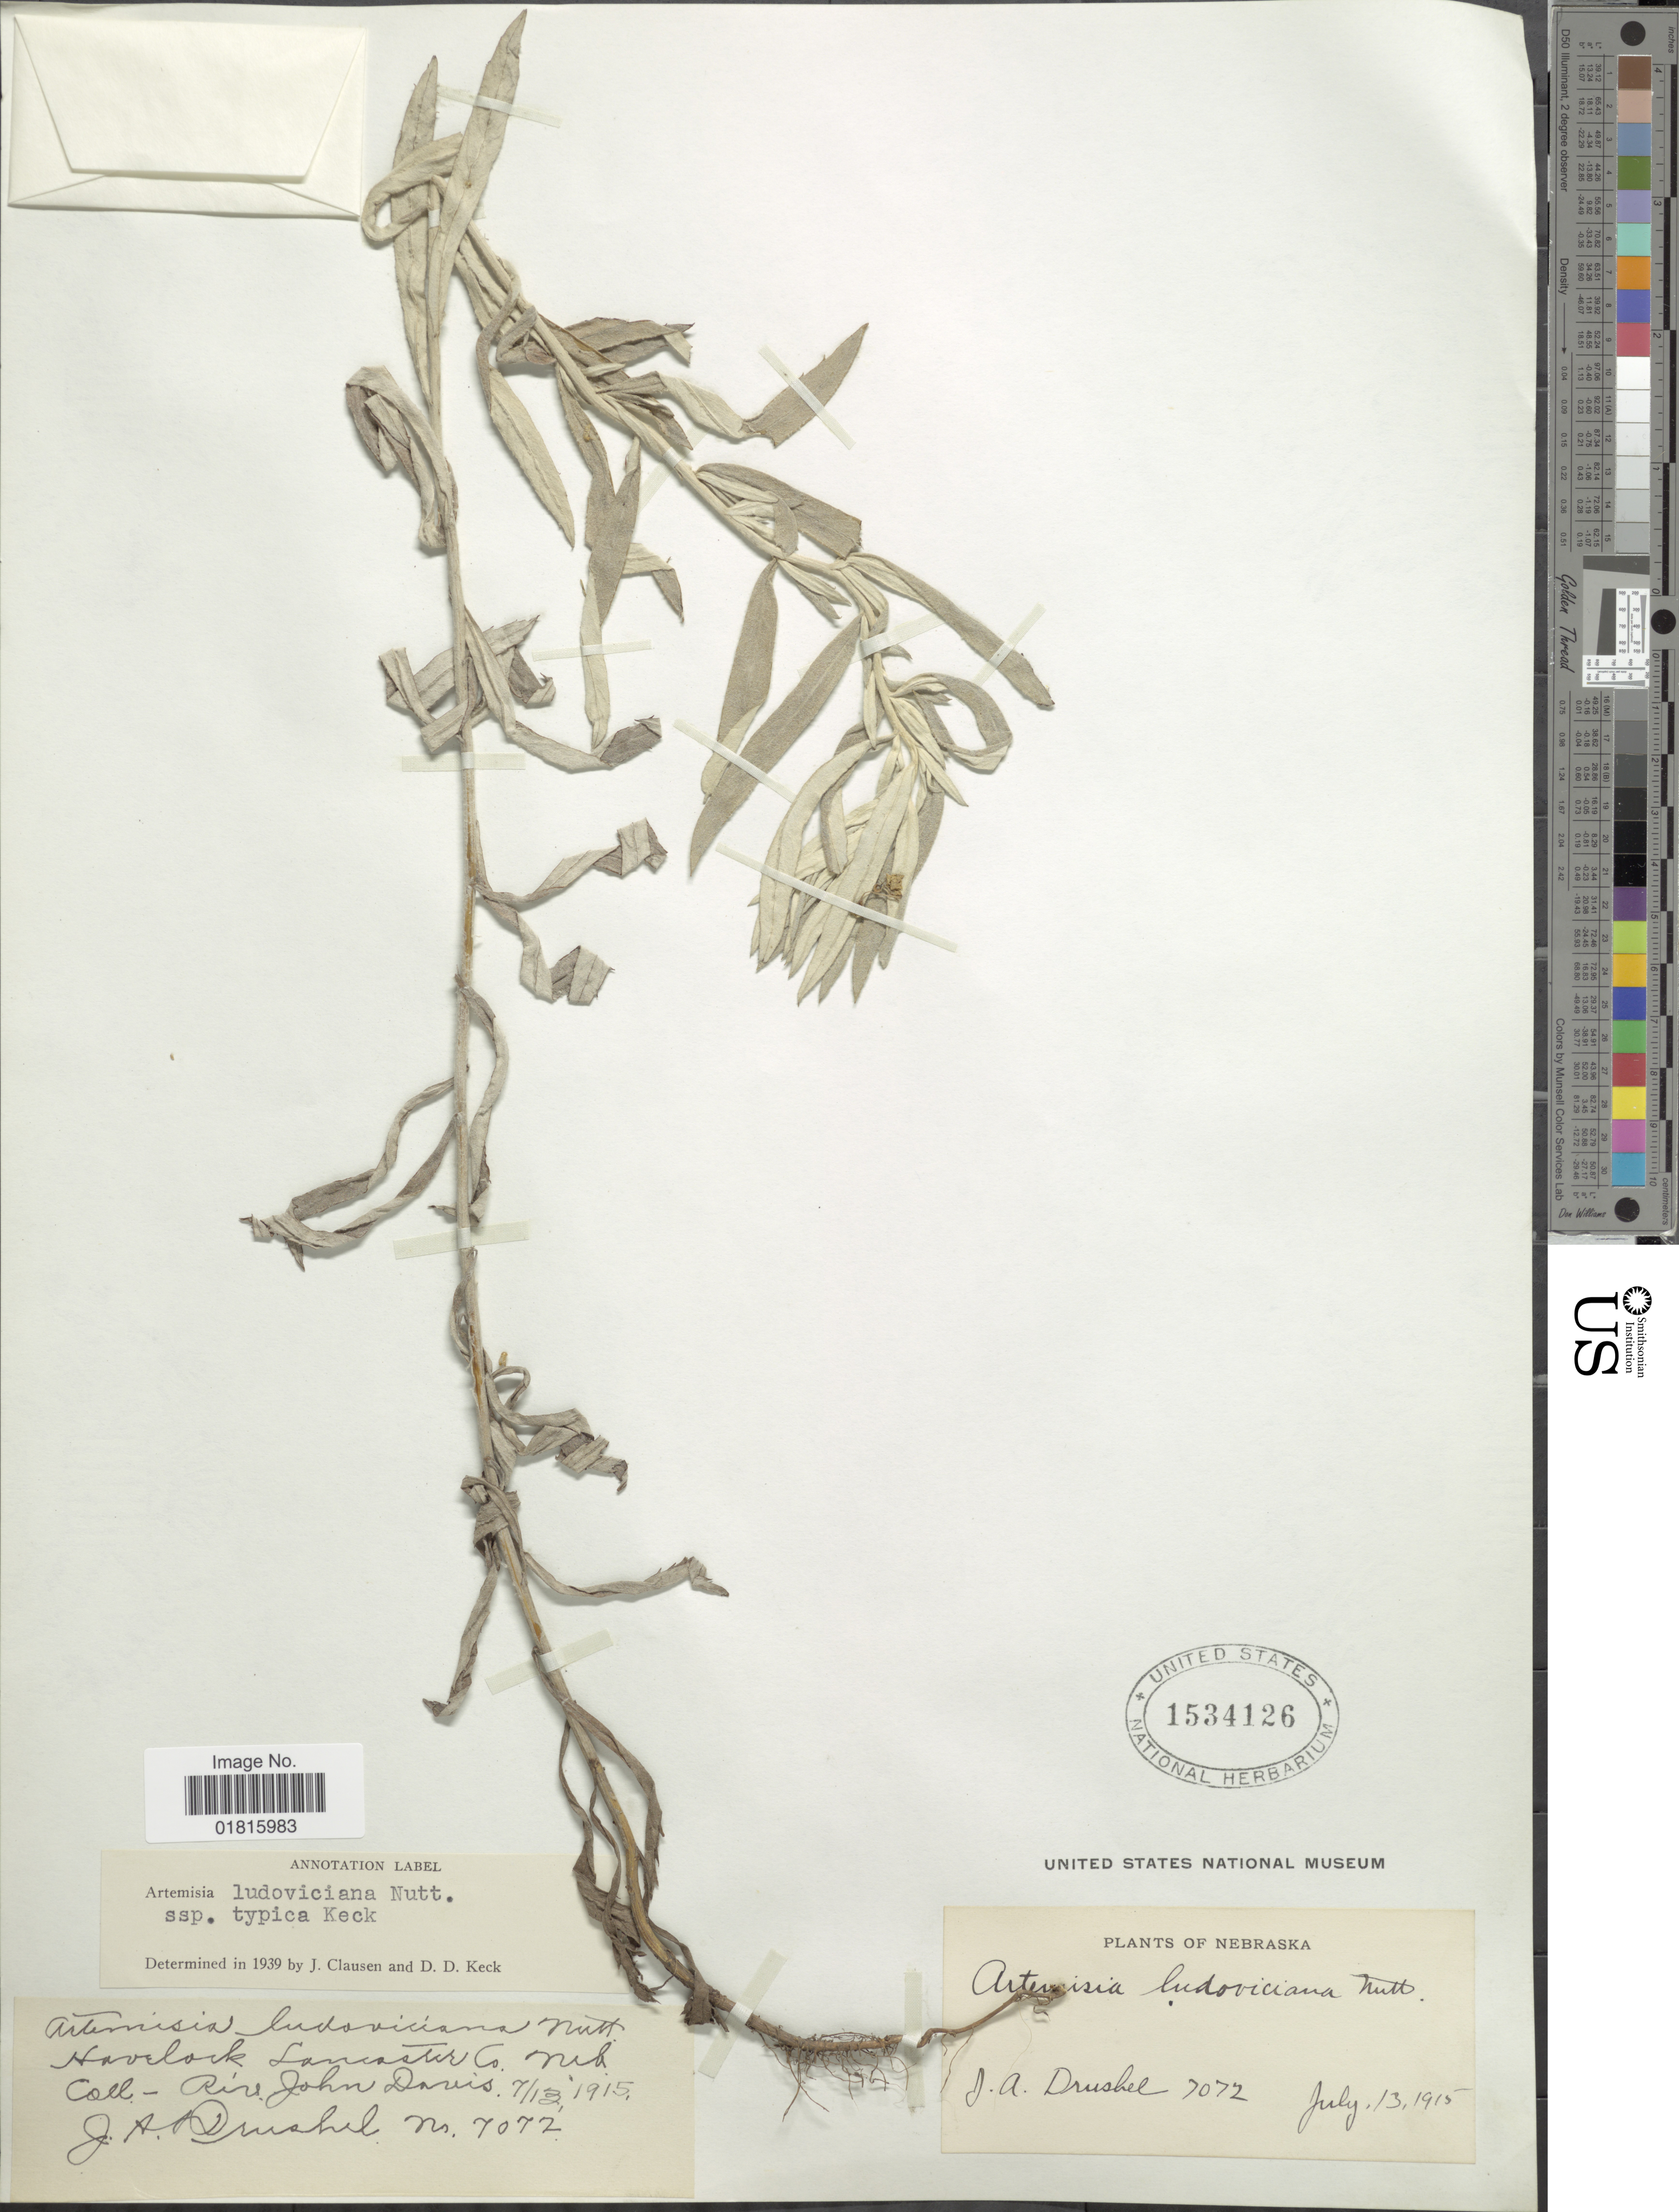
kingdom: Plantae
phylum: Tracheophyta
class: Magnoliopsida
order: Asterales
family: Asteraceae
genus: Artemisia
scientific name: Artemisia ludoviciana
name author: Nutt.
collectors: J. Davis & J. A. Drushel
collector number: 7072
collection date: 1915-07-13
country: United States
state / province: Nebraska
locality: Havelock Lancaster Co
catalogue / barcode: US 1534126